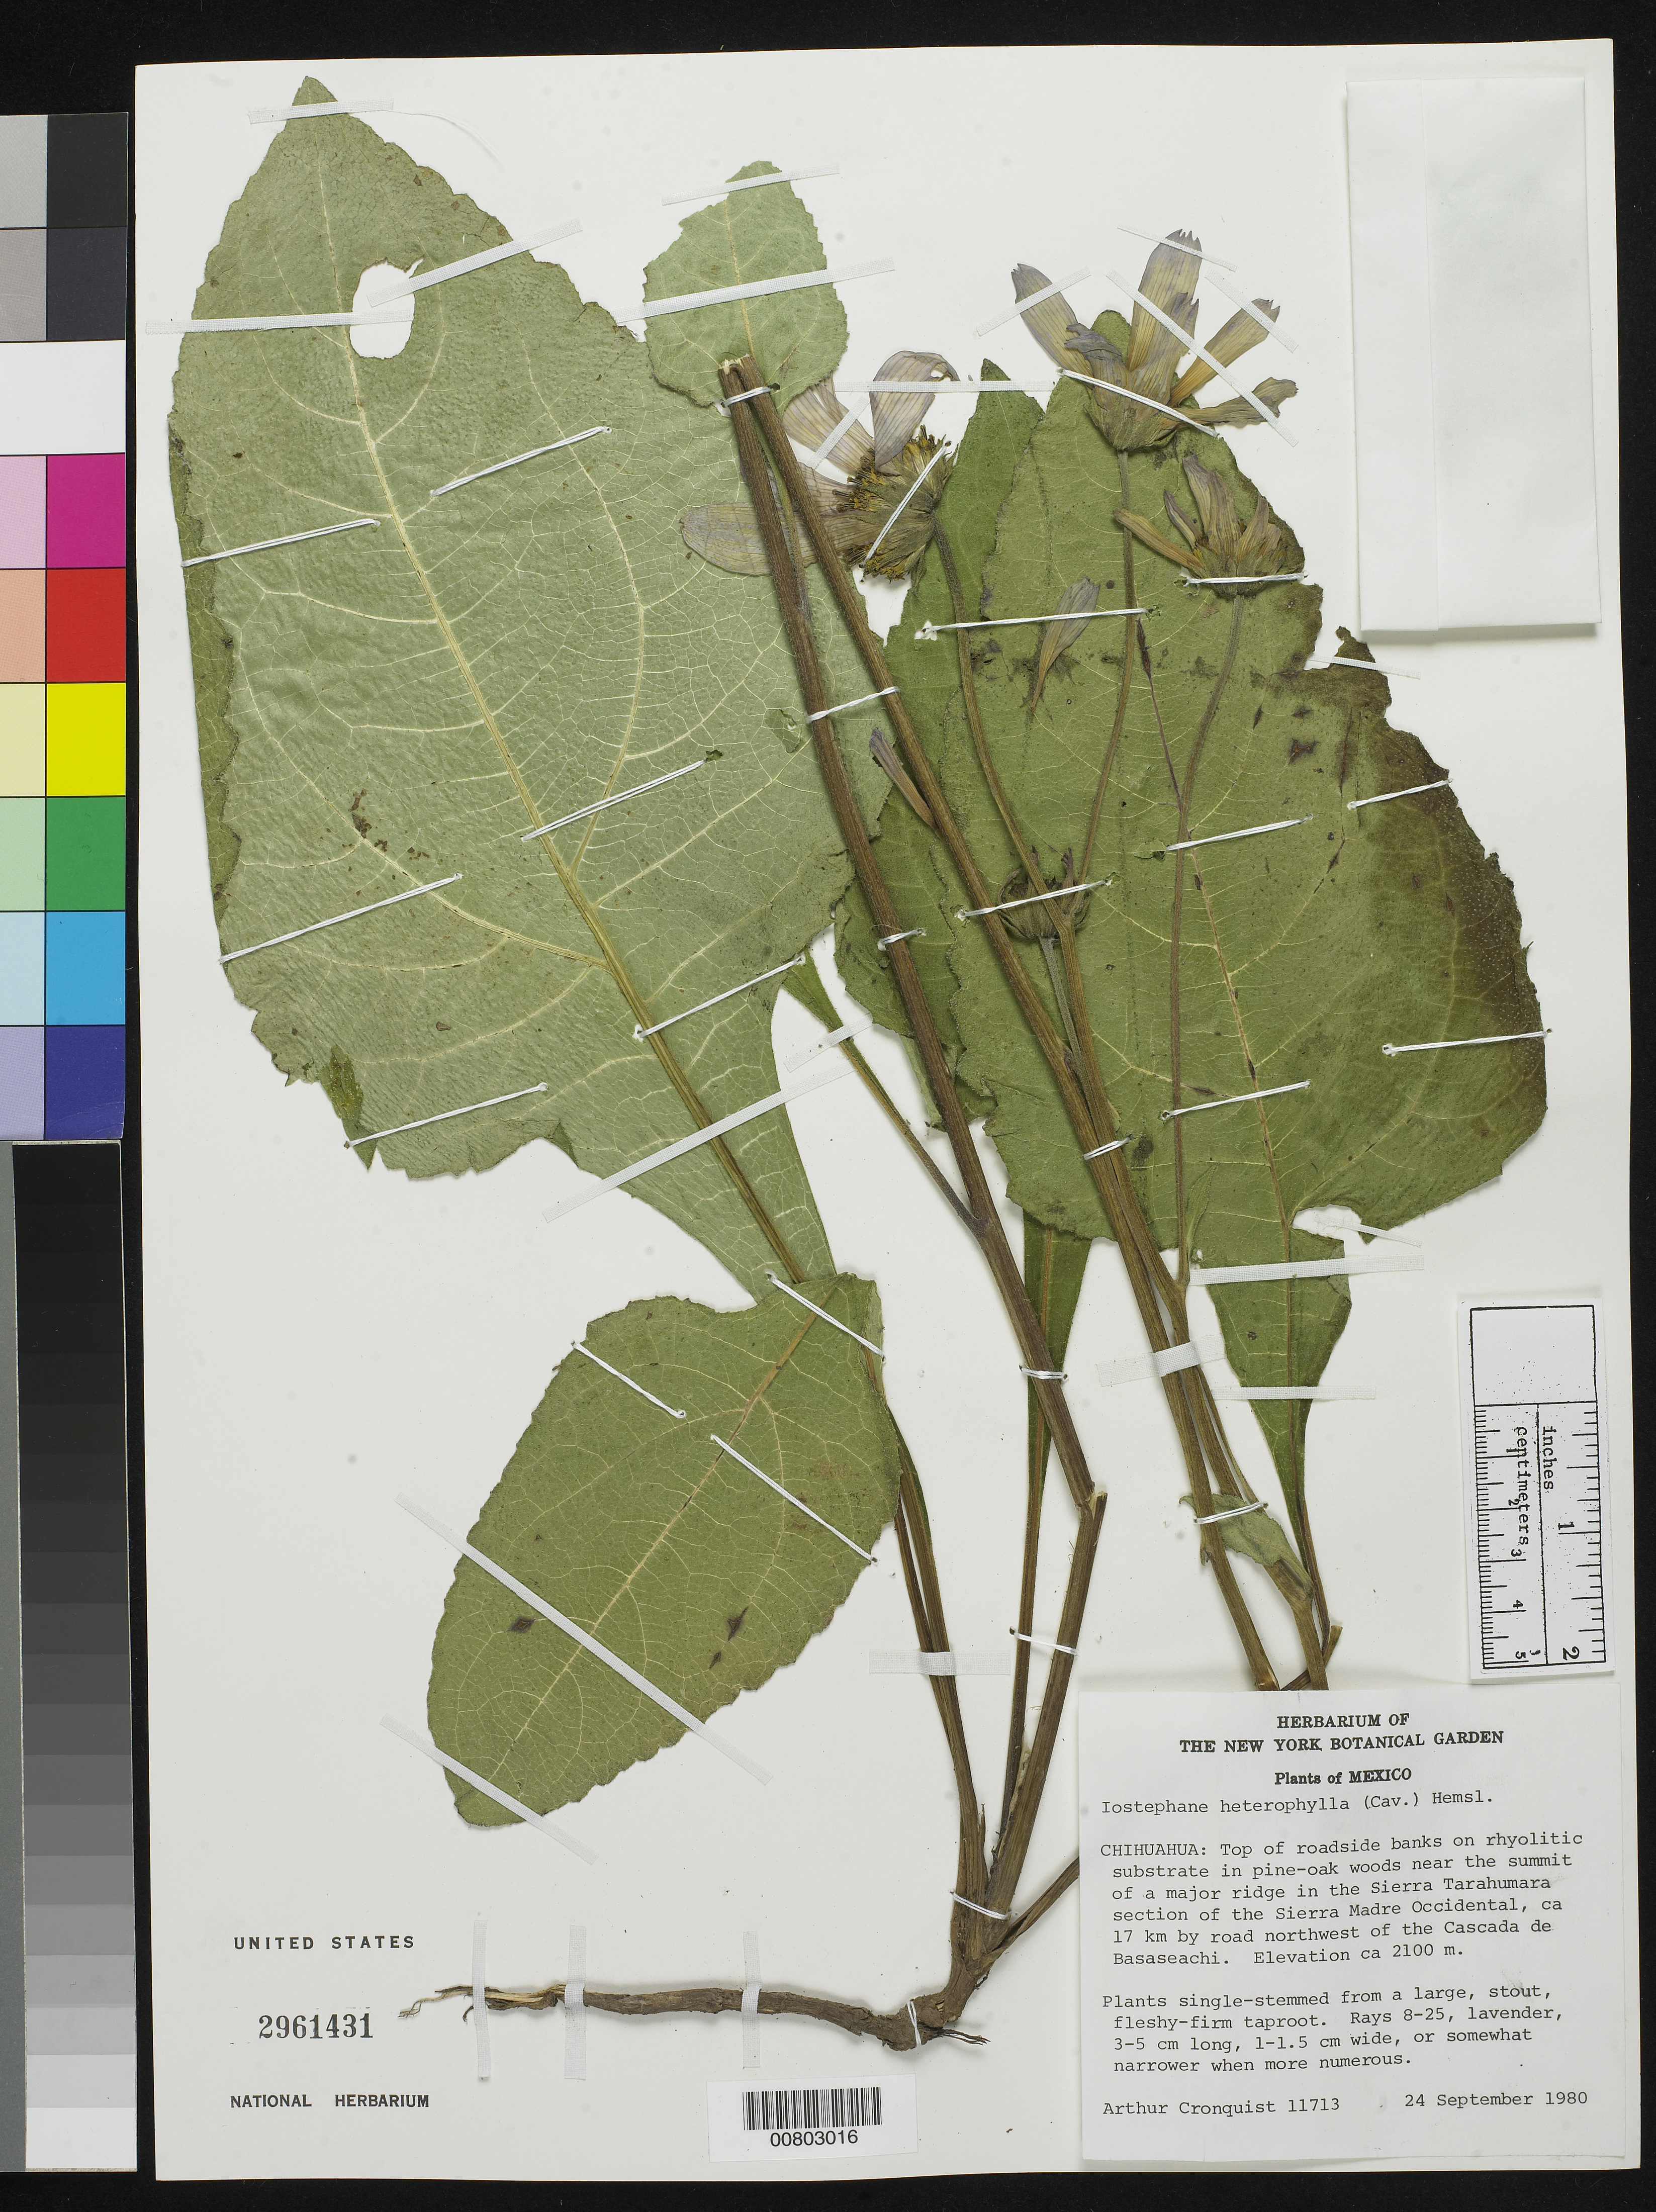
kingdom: Plantae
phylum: Tracheophyta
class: Magnoliopsida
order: Asterales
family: Asteraceae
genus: Iostephane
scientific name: Iostephane heterophylla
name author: (Cav.) Benth. ex Hemsl.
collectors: A. J. Cronquist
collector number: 11713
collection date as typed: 24 Sep 1980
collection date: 1980-09-24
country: Mexico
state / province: Chihuahua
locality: Sierra Madre Tarahumara section of the Sierra Madre Occidental, ca 17 KM by road northwest of the Cascada Basaseachic, Chihuahua.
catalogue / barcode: US 2961431